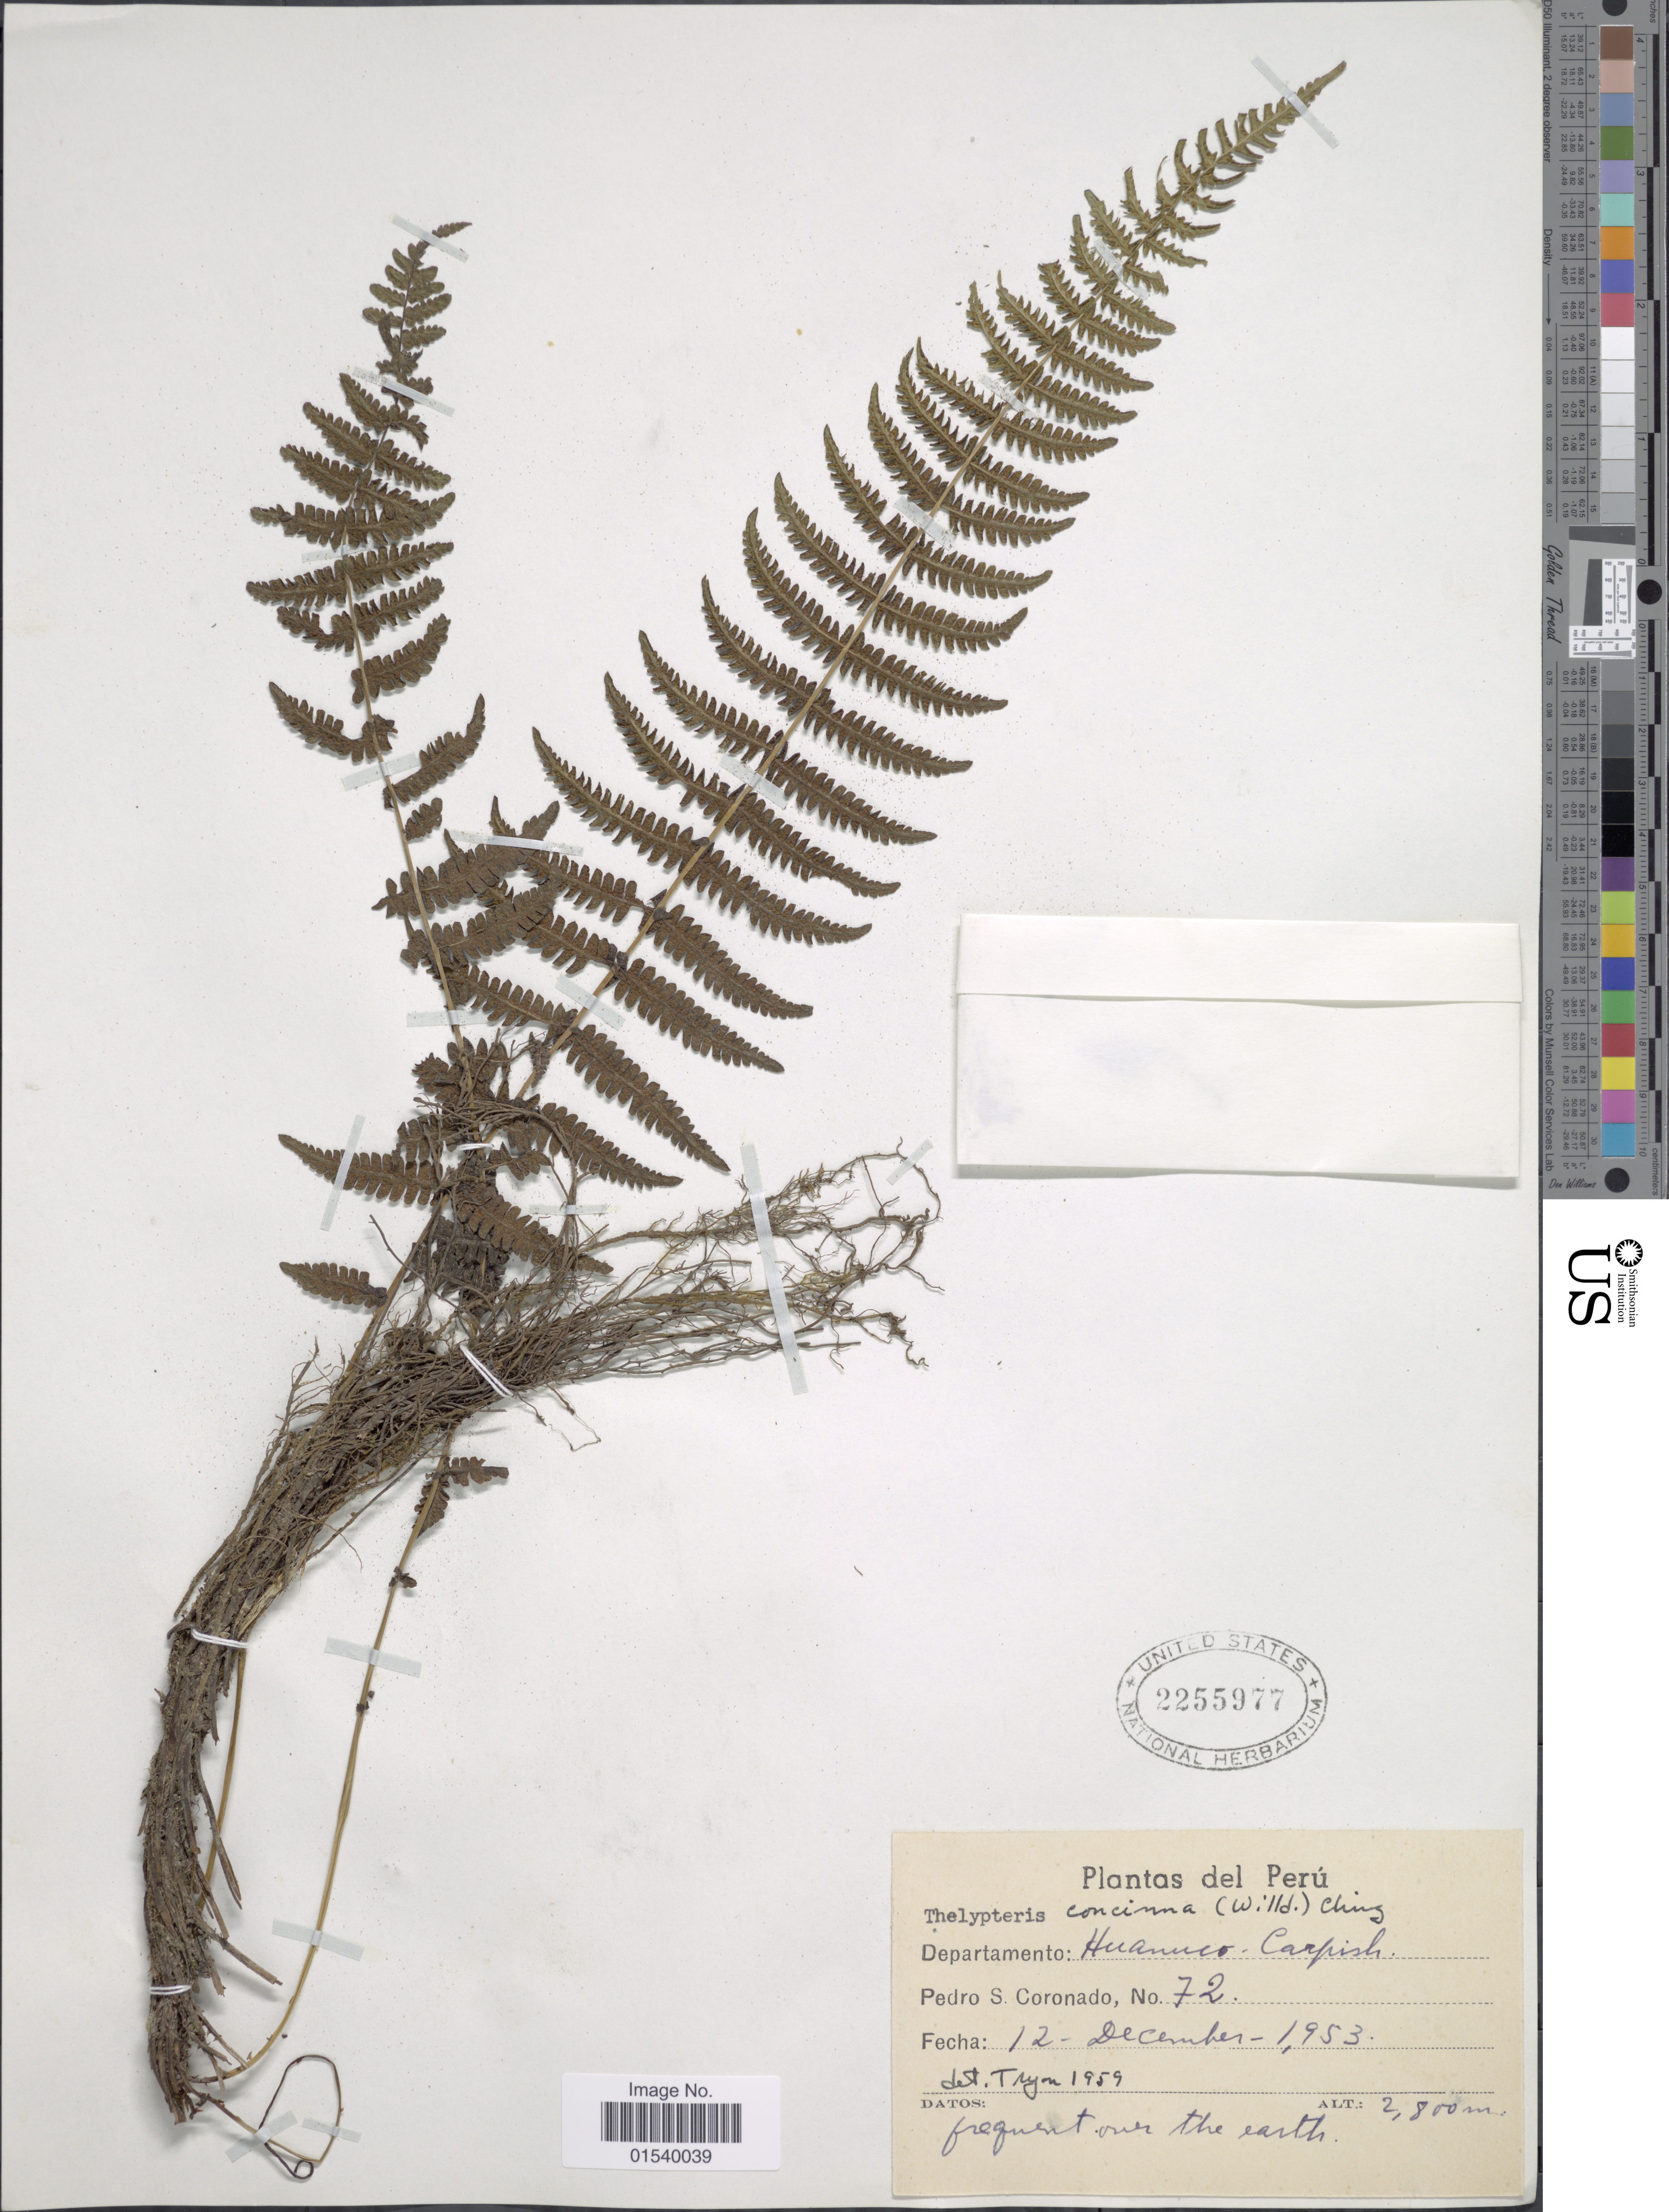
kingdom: Plantae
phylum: Tracheophyta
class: Polypodiopsida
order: Polypodiales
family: Thelypteridaceae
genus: Amauropelta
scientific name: Amauropelta concinna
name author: (Willd.) Pic. Serm.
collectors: P. Coronado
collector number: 72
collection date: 1953-12-12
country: Peru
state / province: Huánuco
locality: Departamento: Huanico-Carpish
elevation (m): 2800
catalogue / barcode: US 2255977